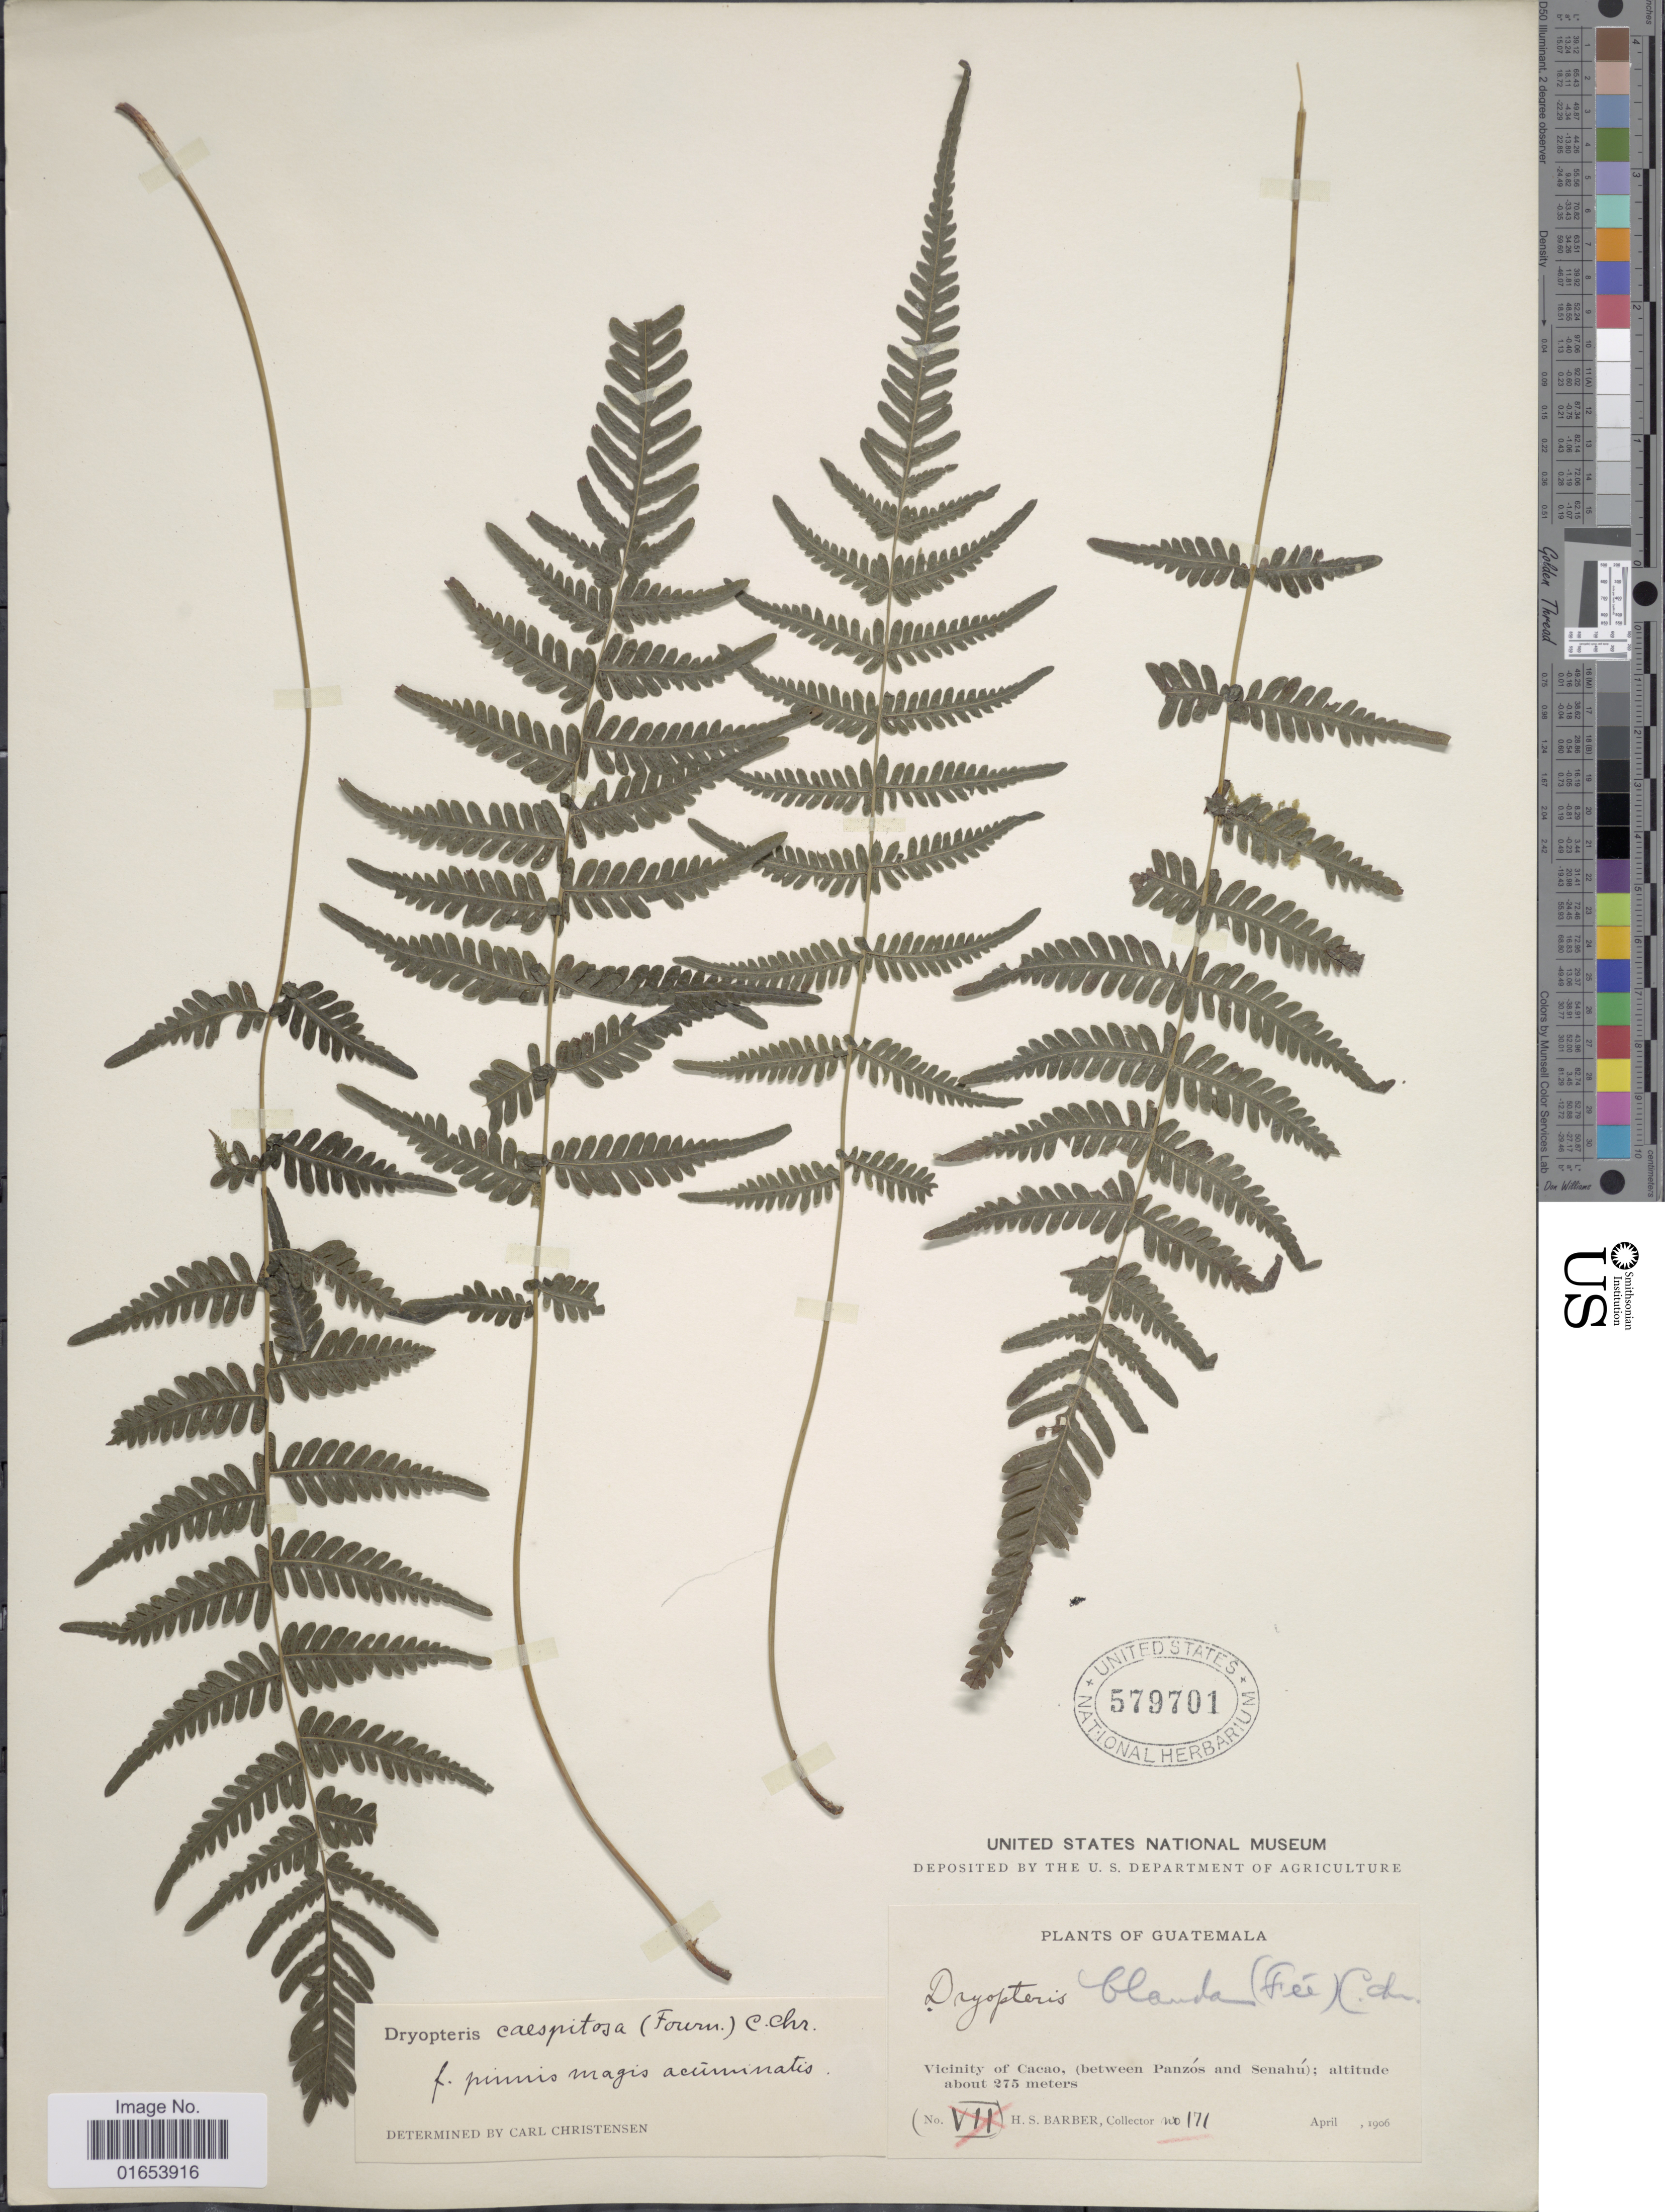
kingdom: Plantae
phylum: Tracheophyta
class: Polypodiopsida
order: Polypodiales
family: Thelypteridaceae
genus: Goniopteris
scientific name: Goniopteris blanda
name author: (Fée) Salino & T.E. Almeida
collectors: H. Barber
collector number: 171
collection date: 1906-04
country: Guatemala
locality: Vicinity of Cacao, (between Panzos and Senahu)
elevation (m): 275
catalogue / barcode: US 579701